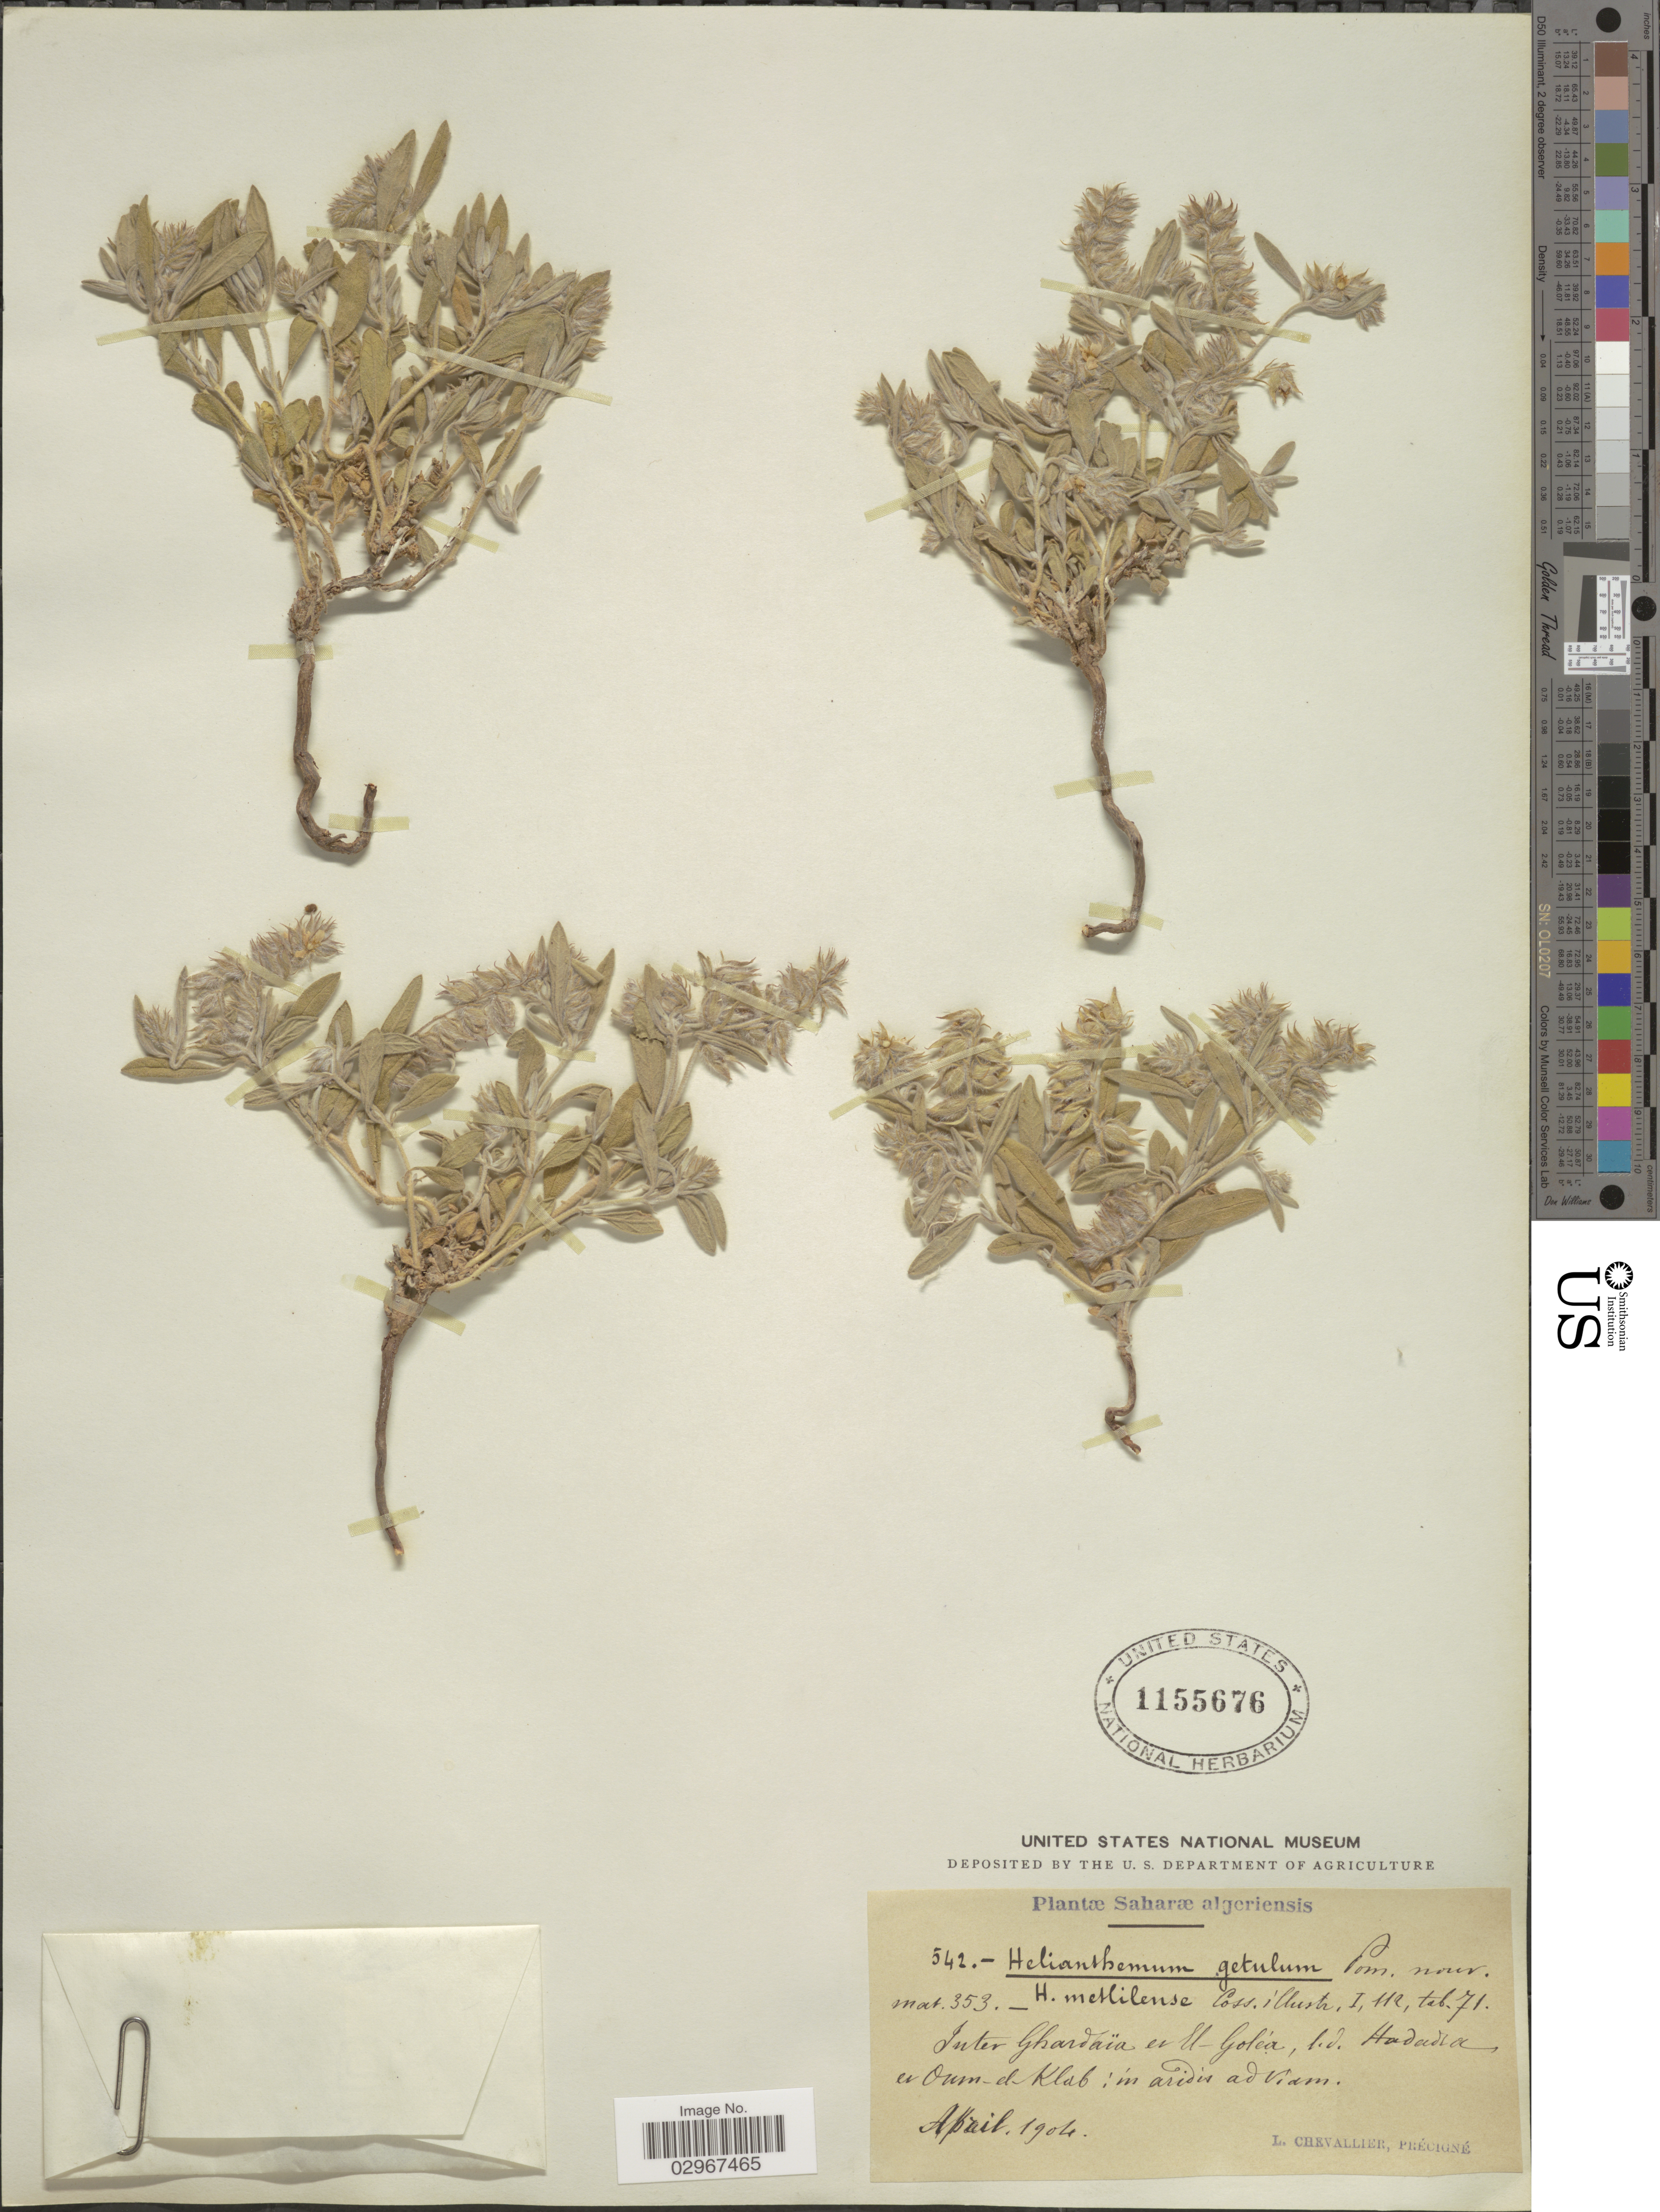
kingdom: Plantae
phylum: Tracheophyta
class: Magnoliopsida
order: Malvales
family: Cistaceae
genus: Helianthemum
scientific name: Helianthemum getulum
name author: Pomel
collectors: L. Chevallier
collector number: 542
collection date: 1904-04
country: Algeria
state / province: Ghardaïa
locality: Saharæ algeriensis. Inter Ghardaïa et El-Goléa, l.d. Hadadra et Oum-el-Klab: in aridis ad viam.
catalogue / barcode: US 1155676